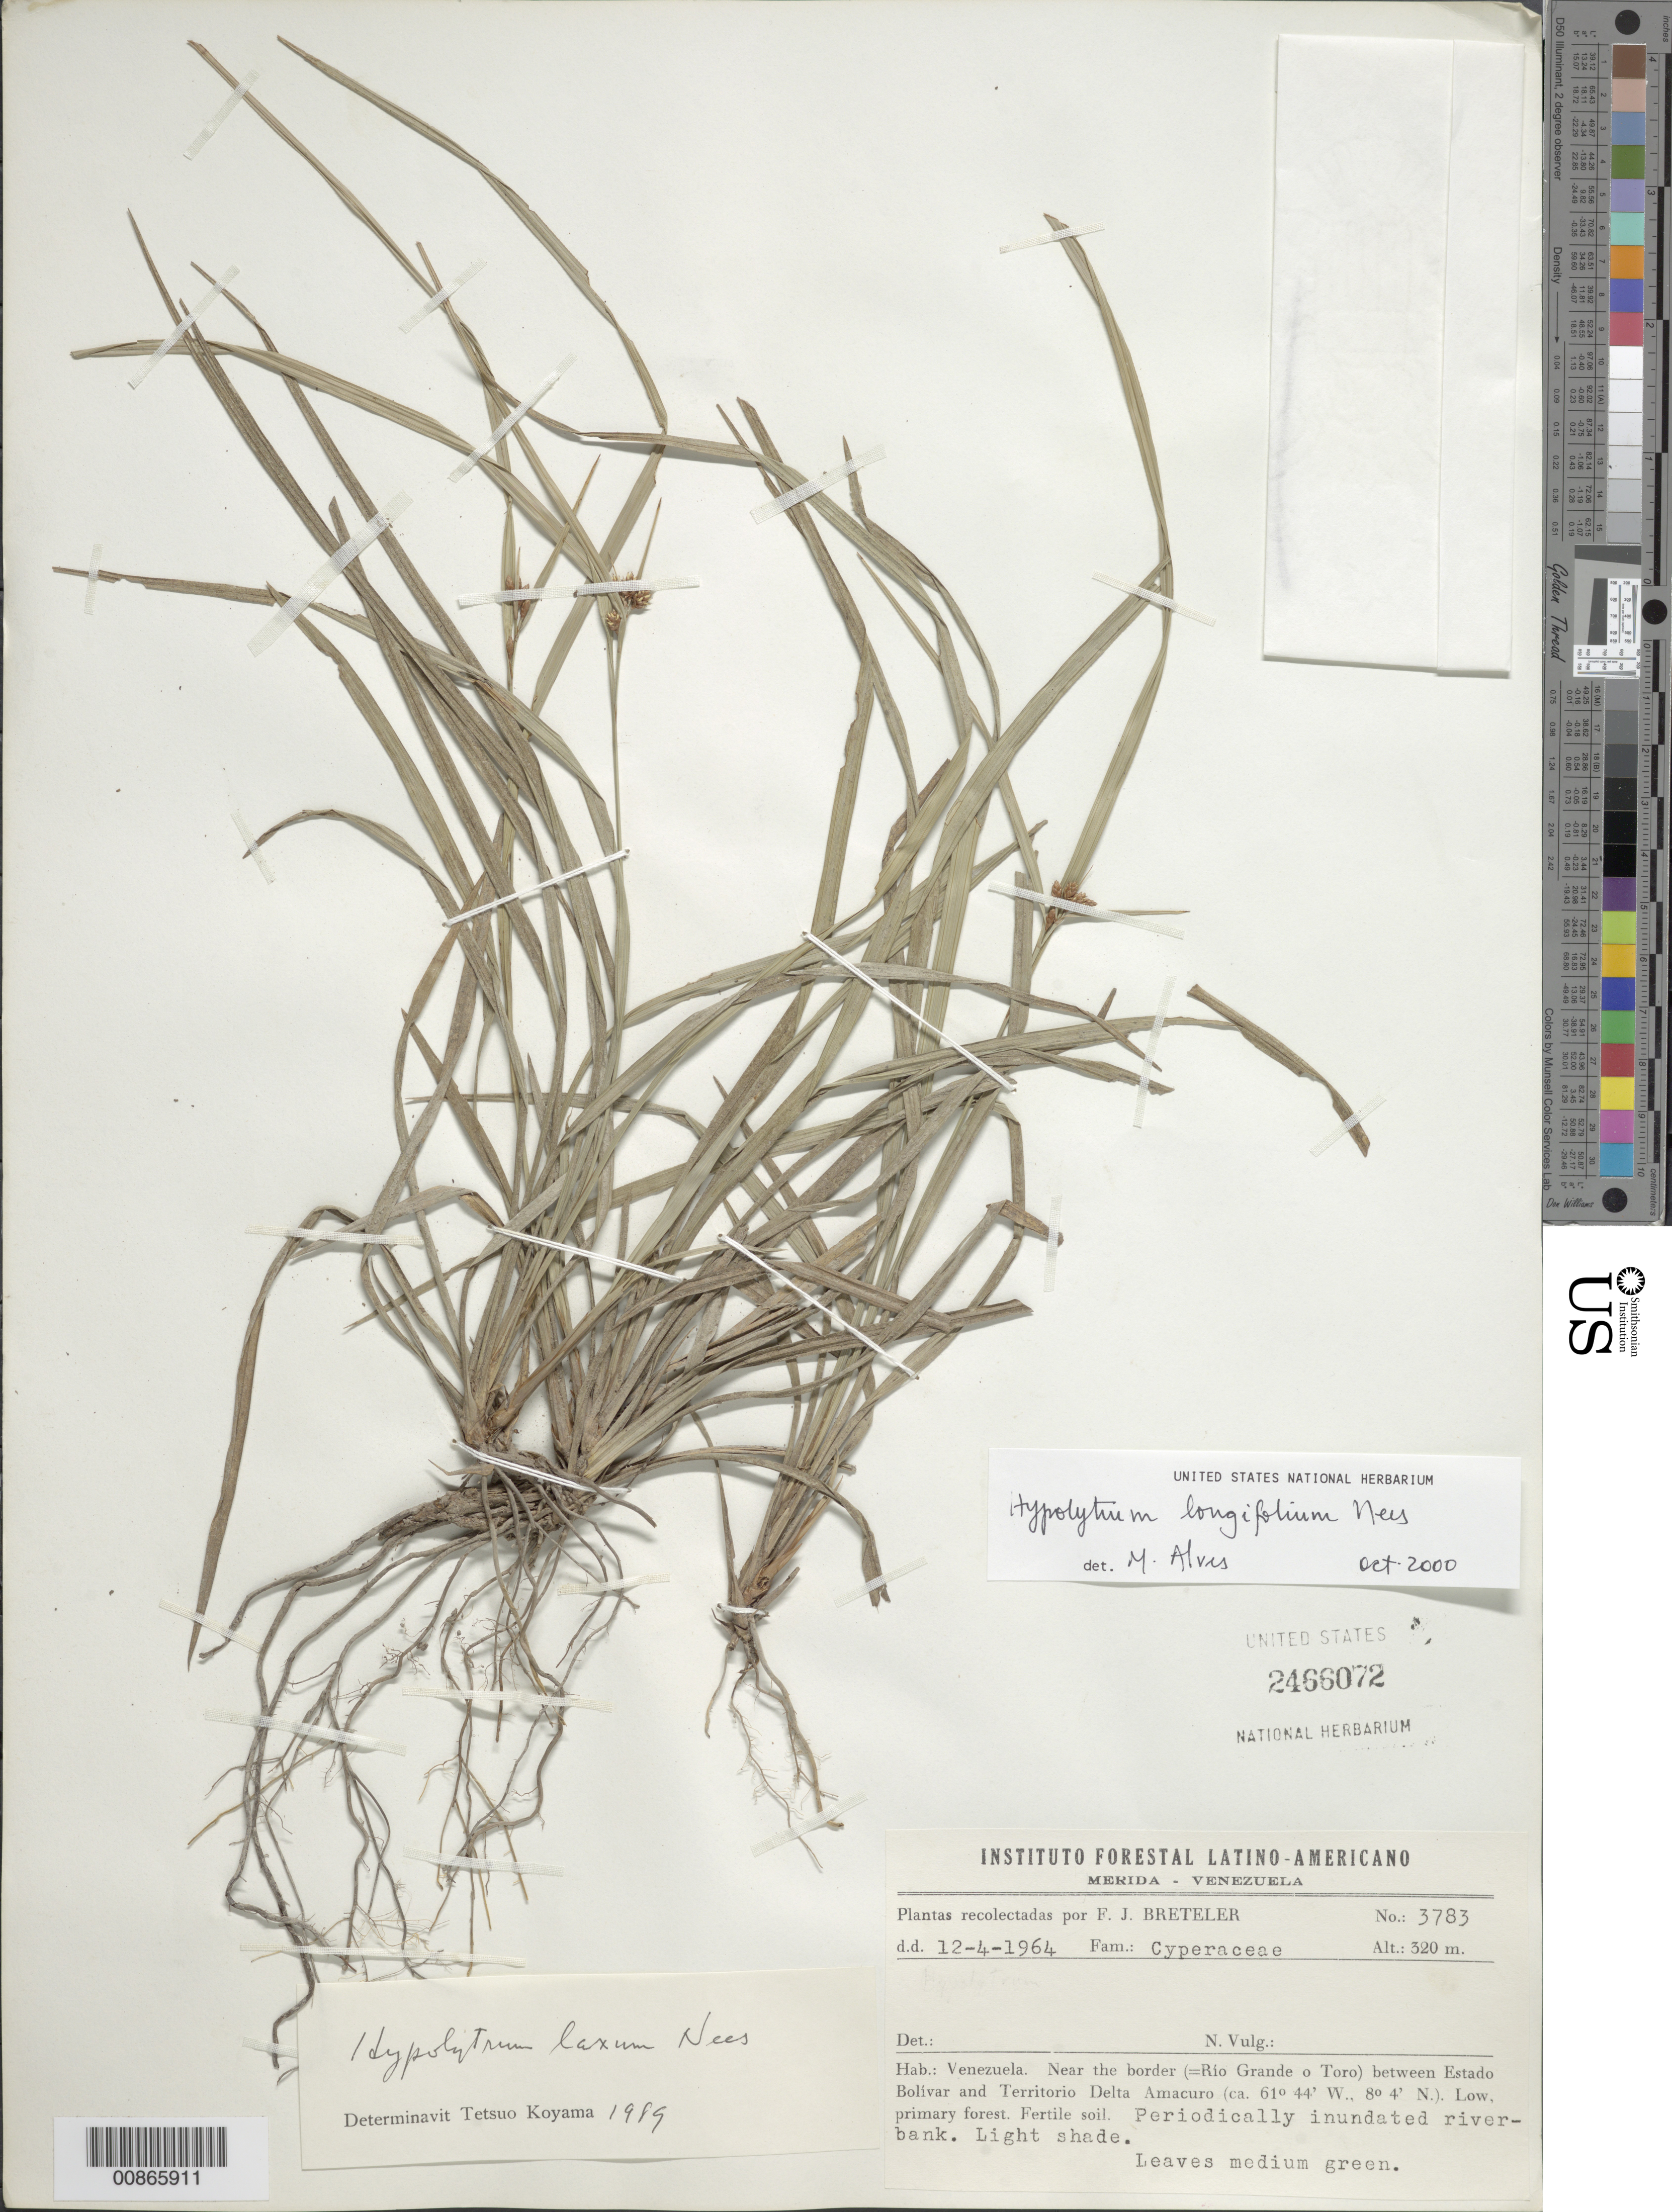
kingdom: Plantae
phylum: Tracheophyta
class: Liliopsida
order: Poales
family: Cyperaceae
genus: Hypolytrum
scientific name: Hypolytrum longifolium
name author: (Rich.) Nees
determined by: Alves, M. V. da S.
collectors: F. J. Breteler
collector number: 3783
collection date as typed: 12-Apr-64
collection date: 1964-04-12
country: Venezuela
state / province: Bolívar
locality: Río Grande o Toro, near border between Estado Bolívar and Territorío Delta Amacuro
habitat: Low, primary forest, fertile soil; river-bank periodically inundated; light shade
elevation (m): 320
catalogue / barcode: US 2466072